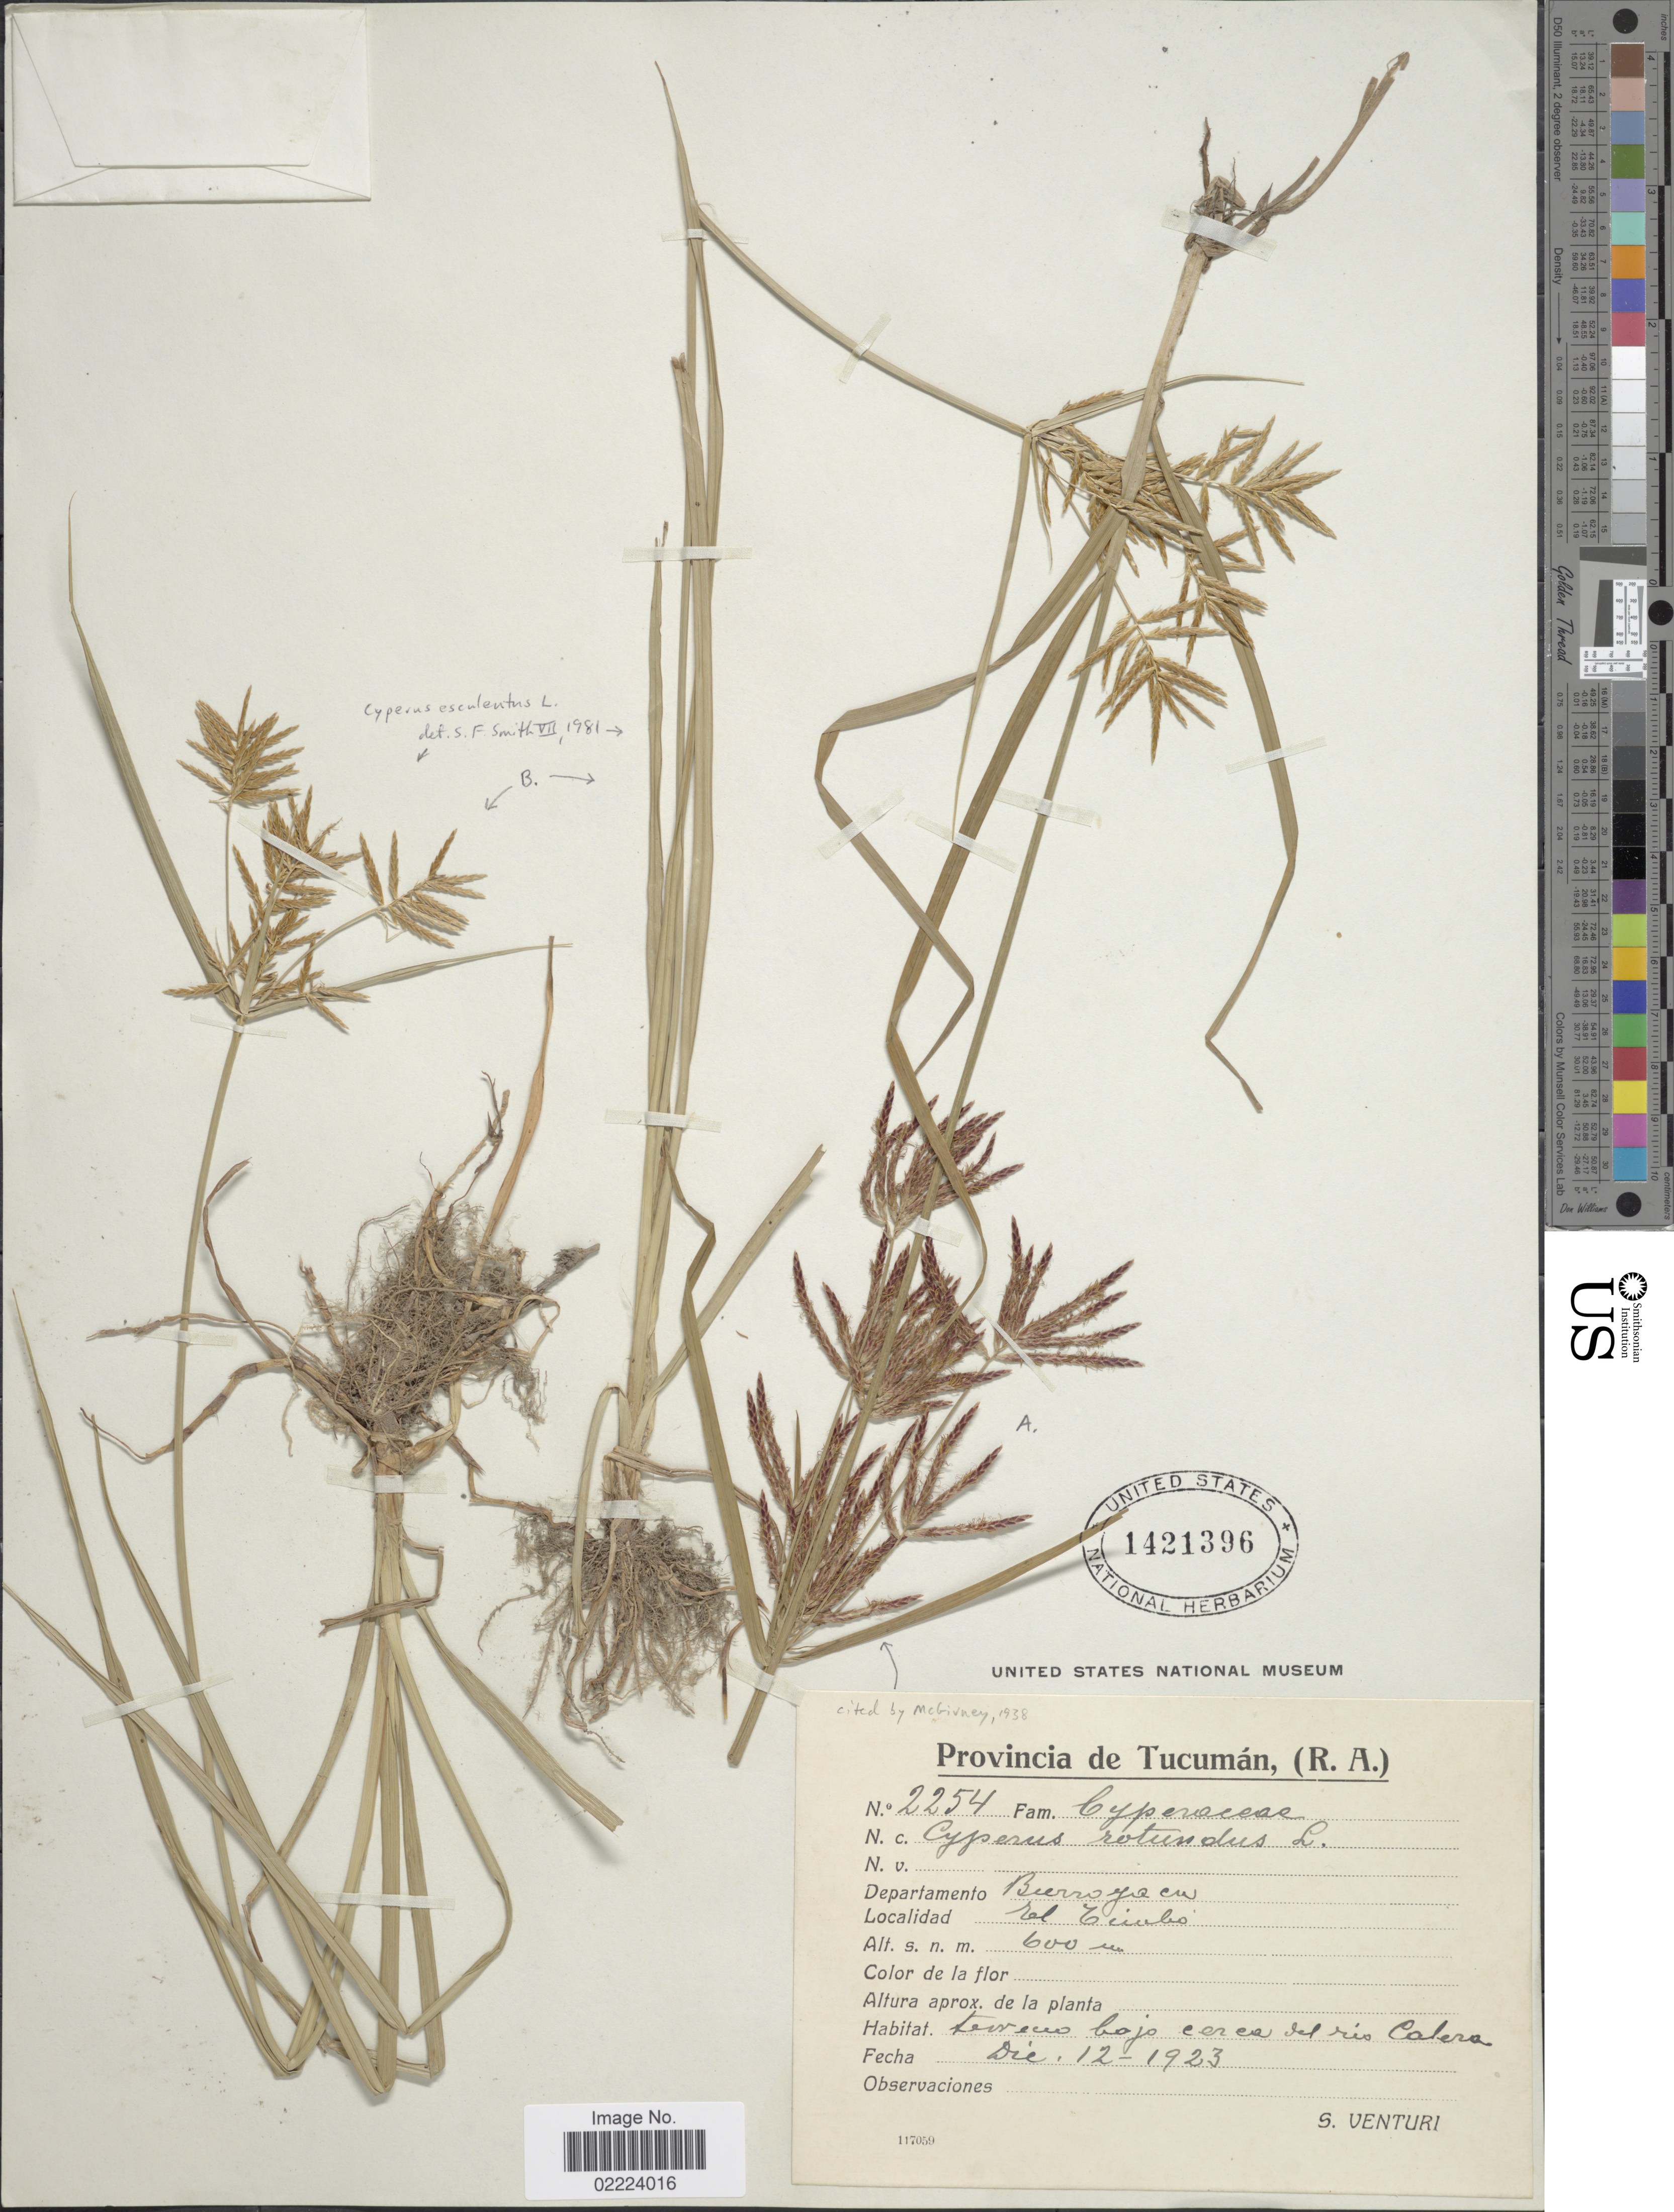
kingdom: Plantae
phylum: Tracheophyta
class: Liliopsida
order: Poales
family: Cyperaceae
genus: Cyperus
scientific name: Cyperus rotundus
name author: L.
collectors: S. Venturi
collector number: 2254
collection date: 1923-12-12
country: Argentina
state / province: Tucuman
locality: (R.A.) Departamento Burruyacu, El Timbo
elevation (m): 600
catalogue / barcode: US 1421396